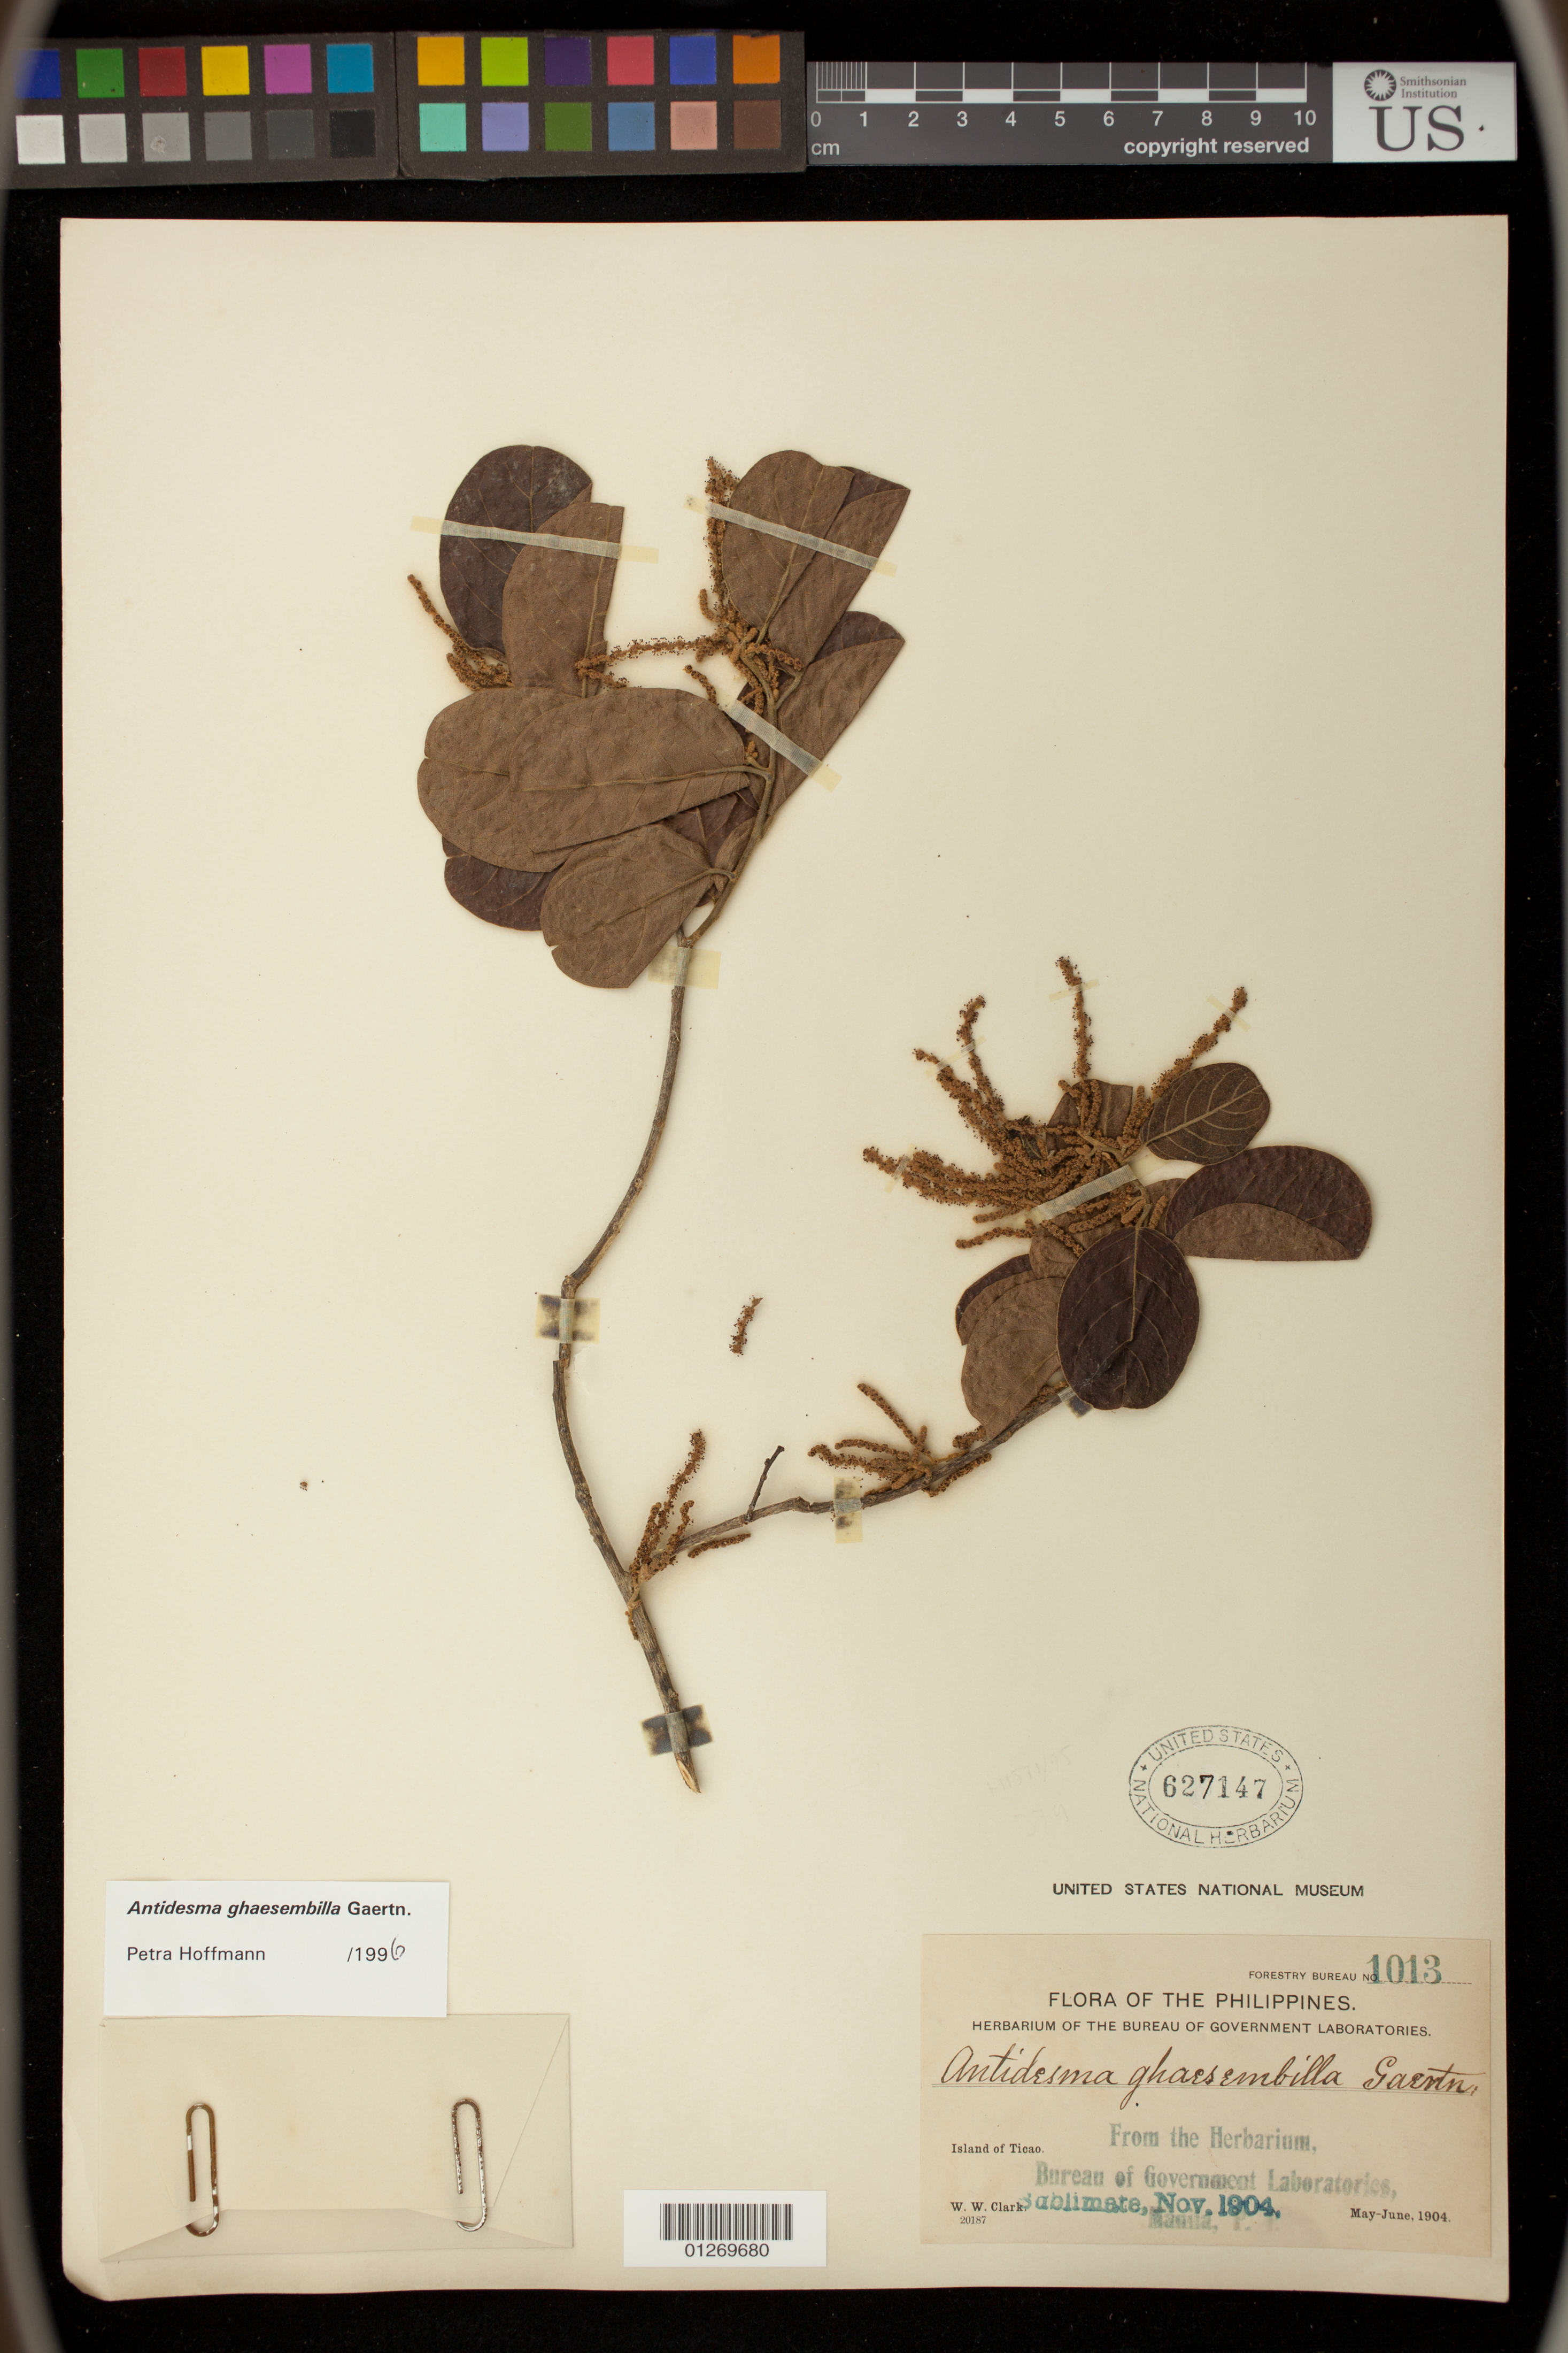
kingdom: Plantae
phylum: Tracheophyta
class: Magnoliopsida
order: Malpighiales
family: Phyllanthaceae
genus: Antidesma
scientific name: Antidesma ghaesembilla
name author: Gaertn.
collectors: W. W. Clark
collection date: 1904-05/1904-06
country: Philippines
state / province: Bicol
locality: Island of Ticao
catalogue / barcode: US 627147